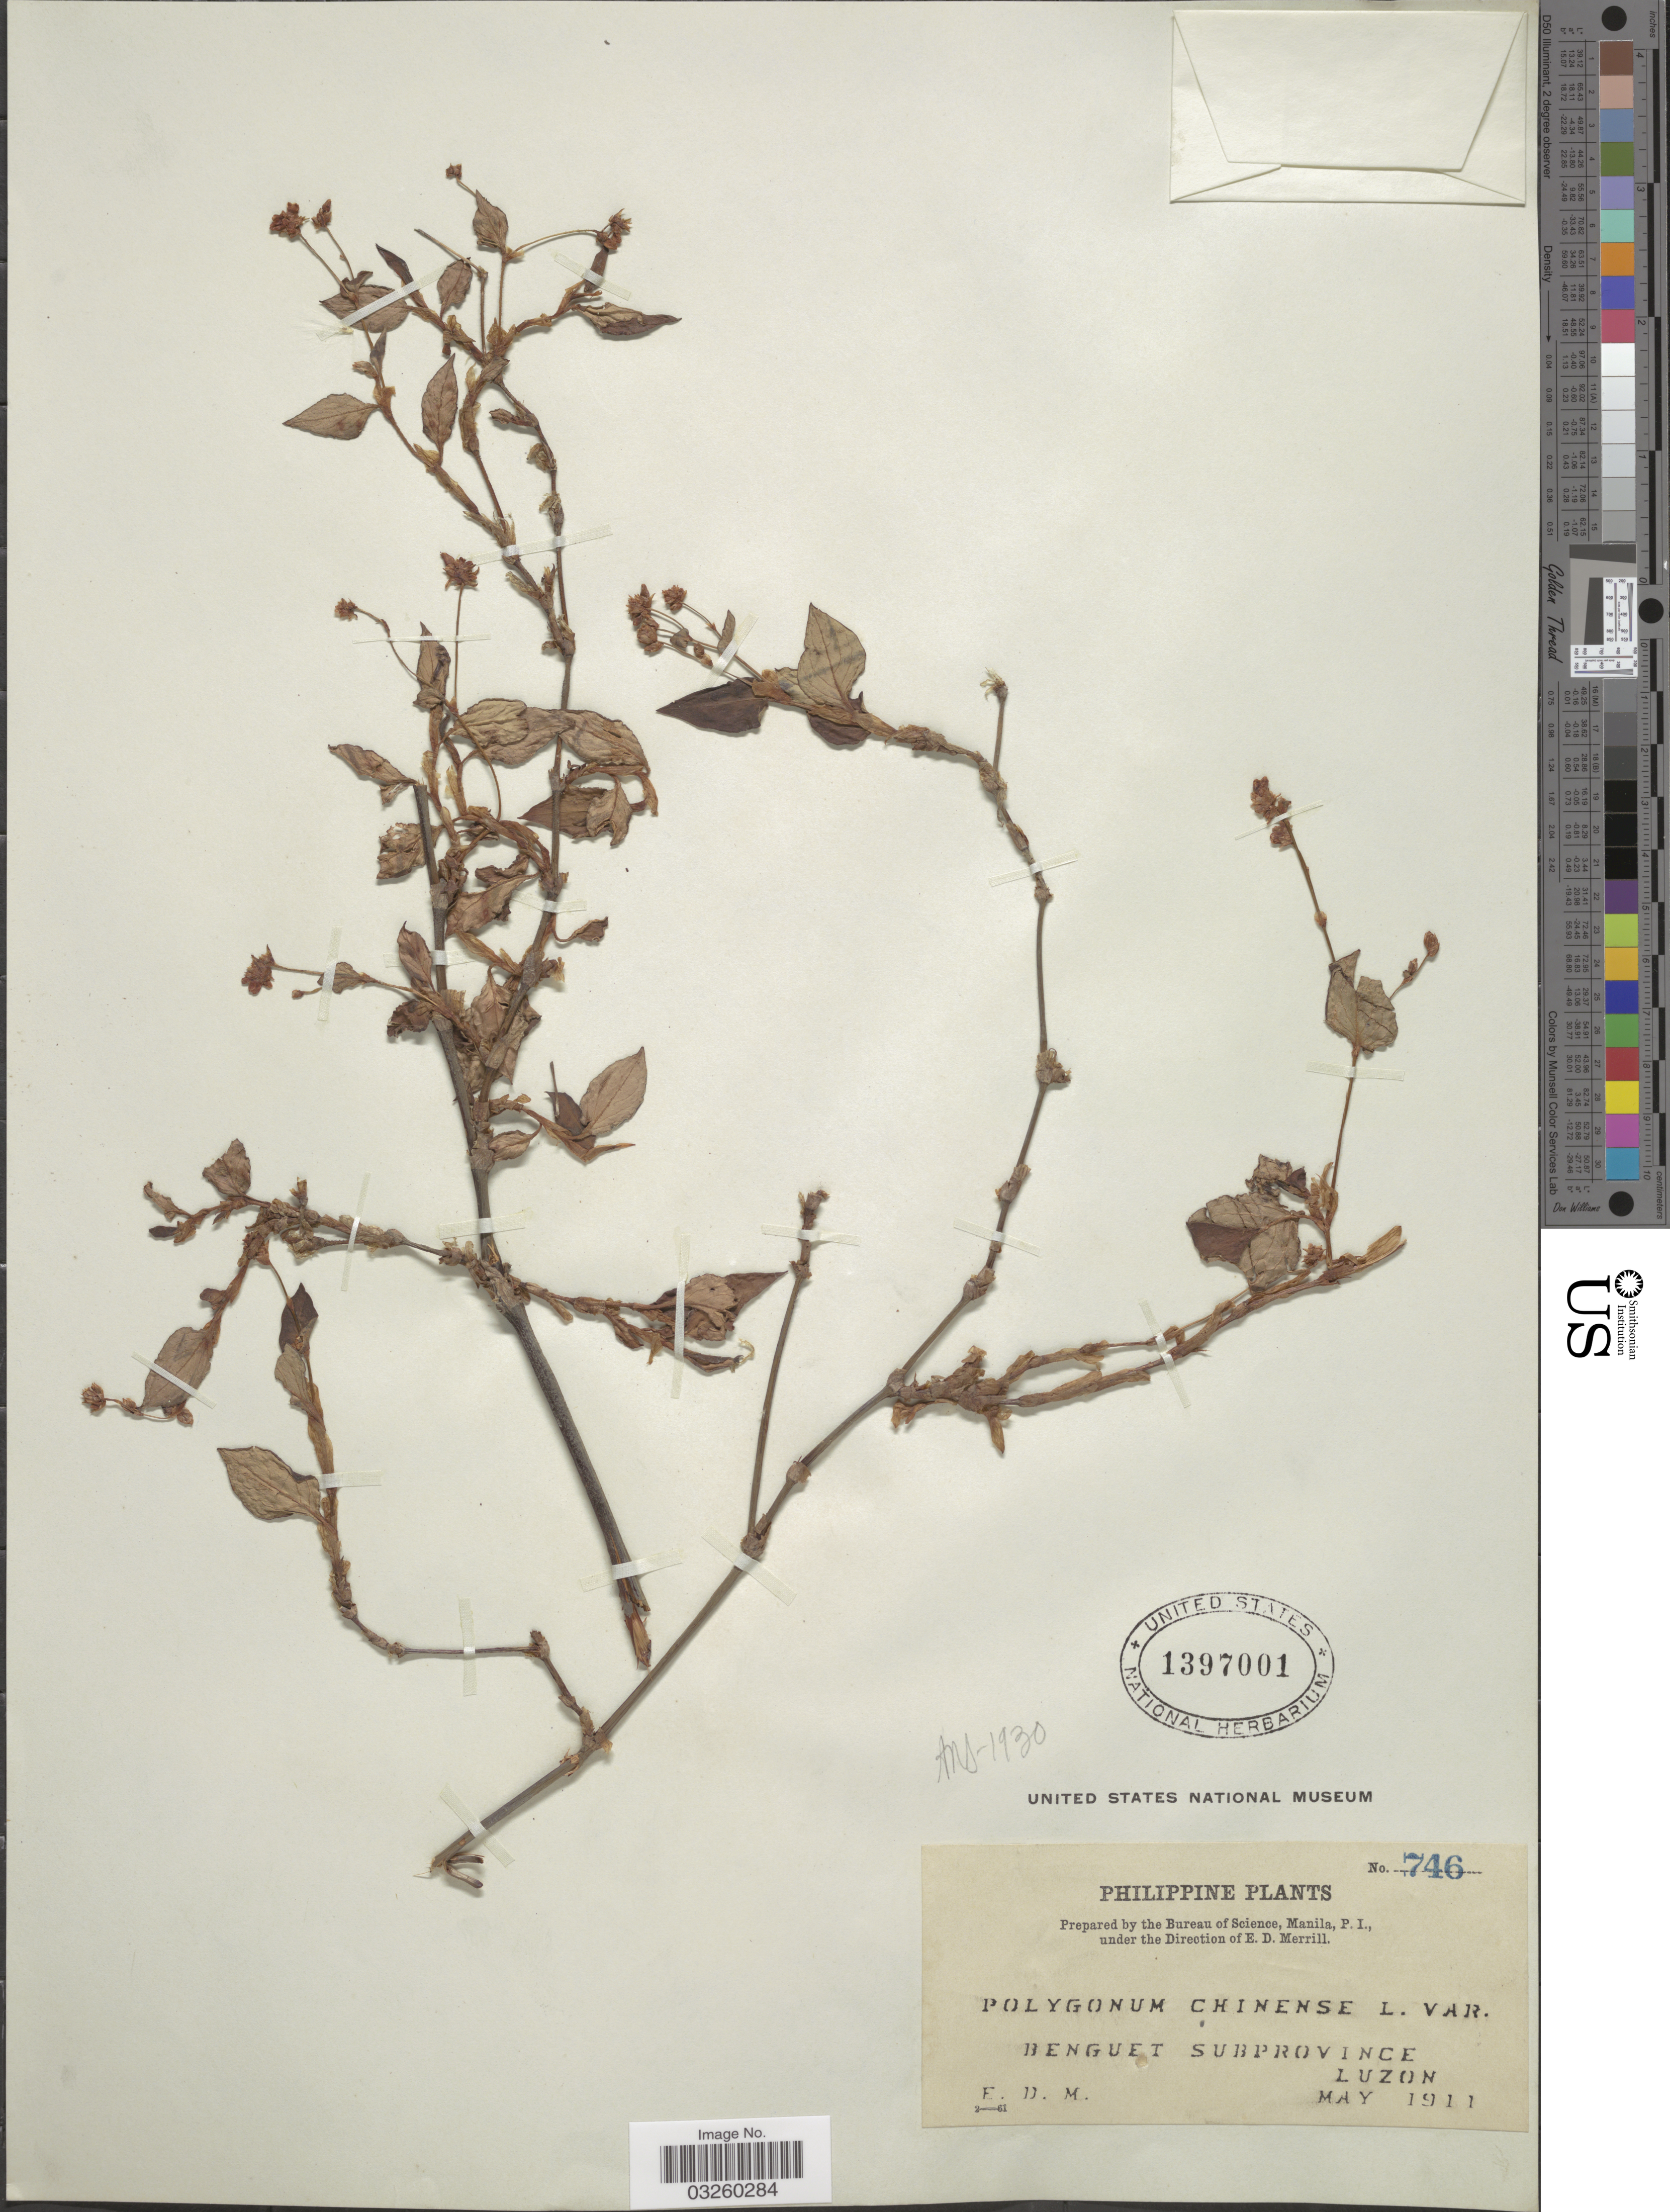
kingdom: Plantae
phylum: Tracheophyta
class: Magnoliopsida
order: Caryophyllales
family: Polygonaceae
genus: Polygonum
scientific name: Polygonum chinense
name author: L.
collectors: E. D. Merrill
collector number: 746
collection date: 1911-05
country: Philippines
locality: Benguet Subprovince. Luzon.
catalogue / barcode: US 1397001